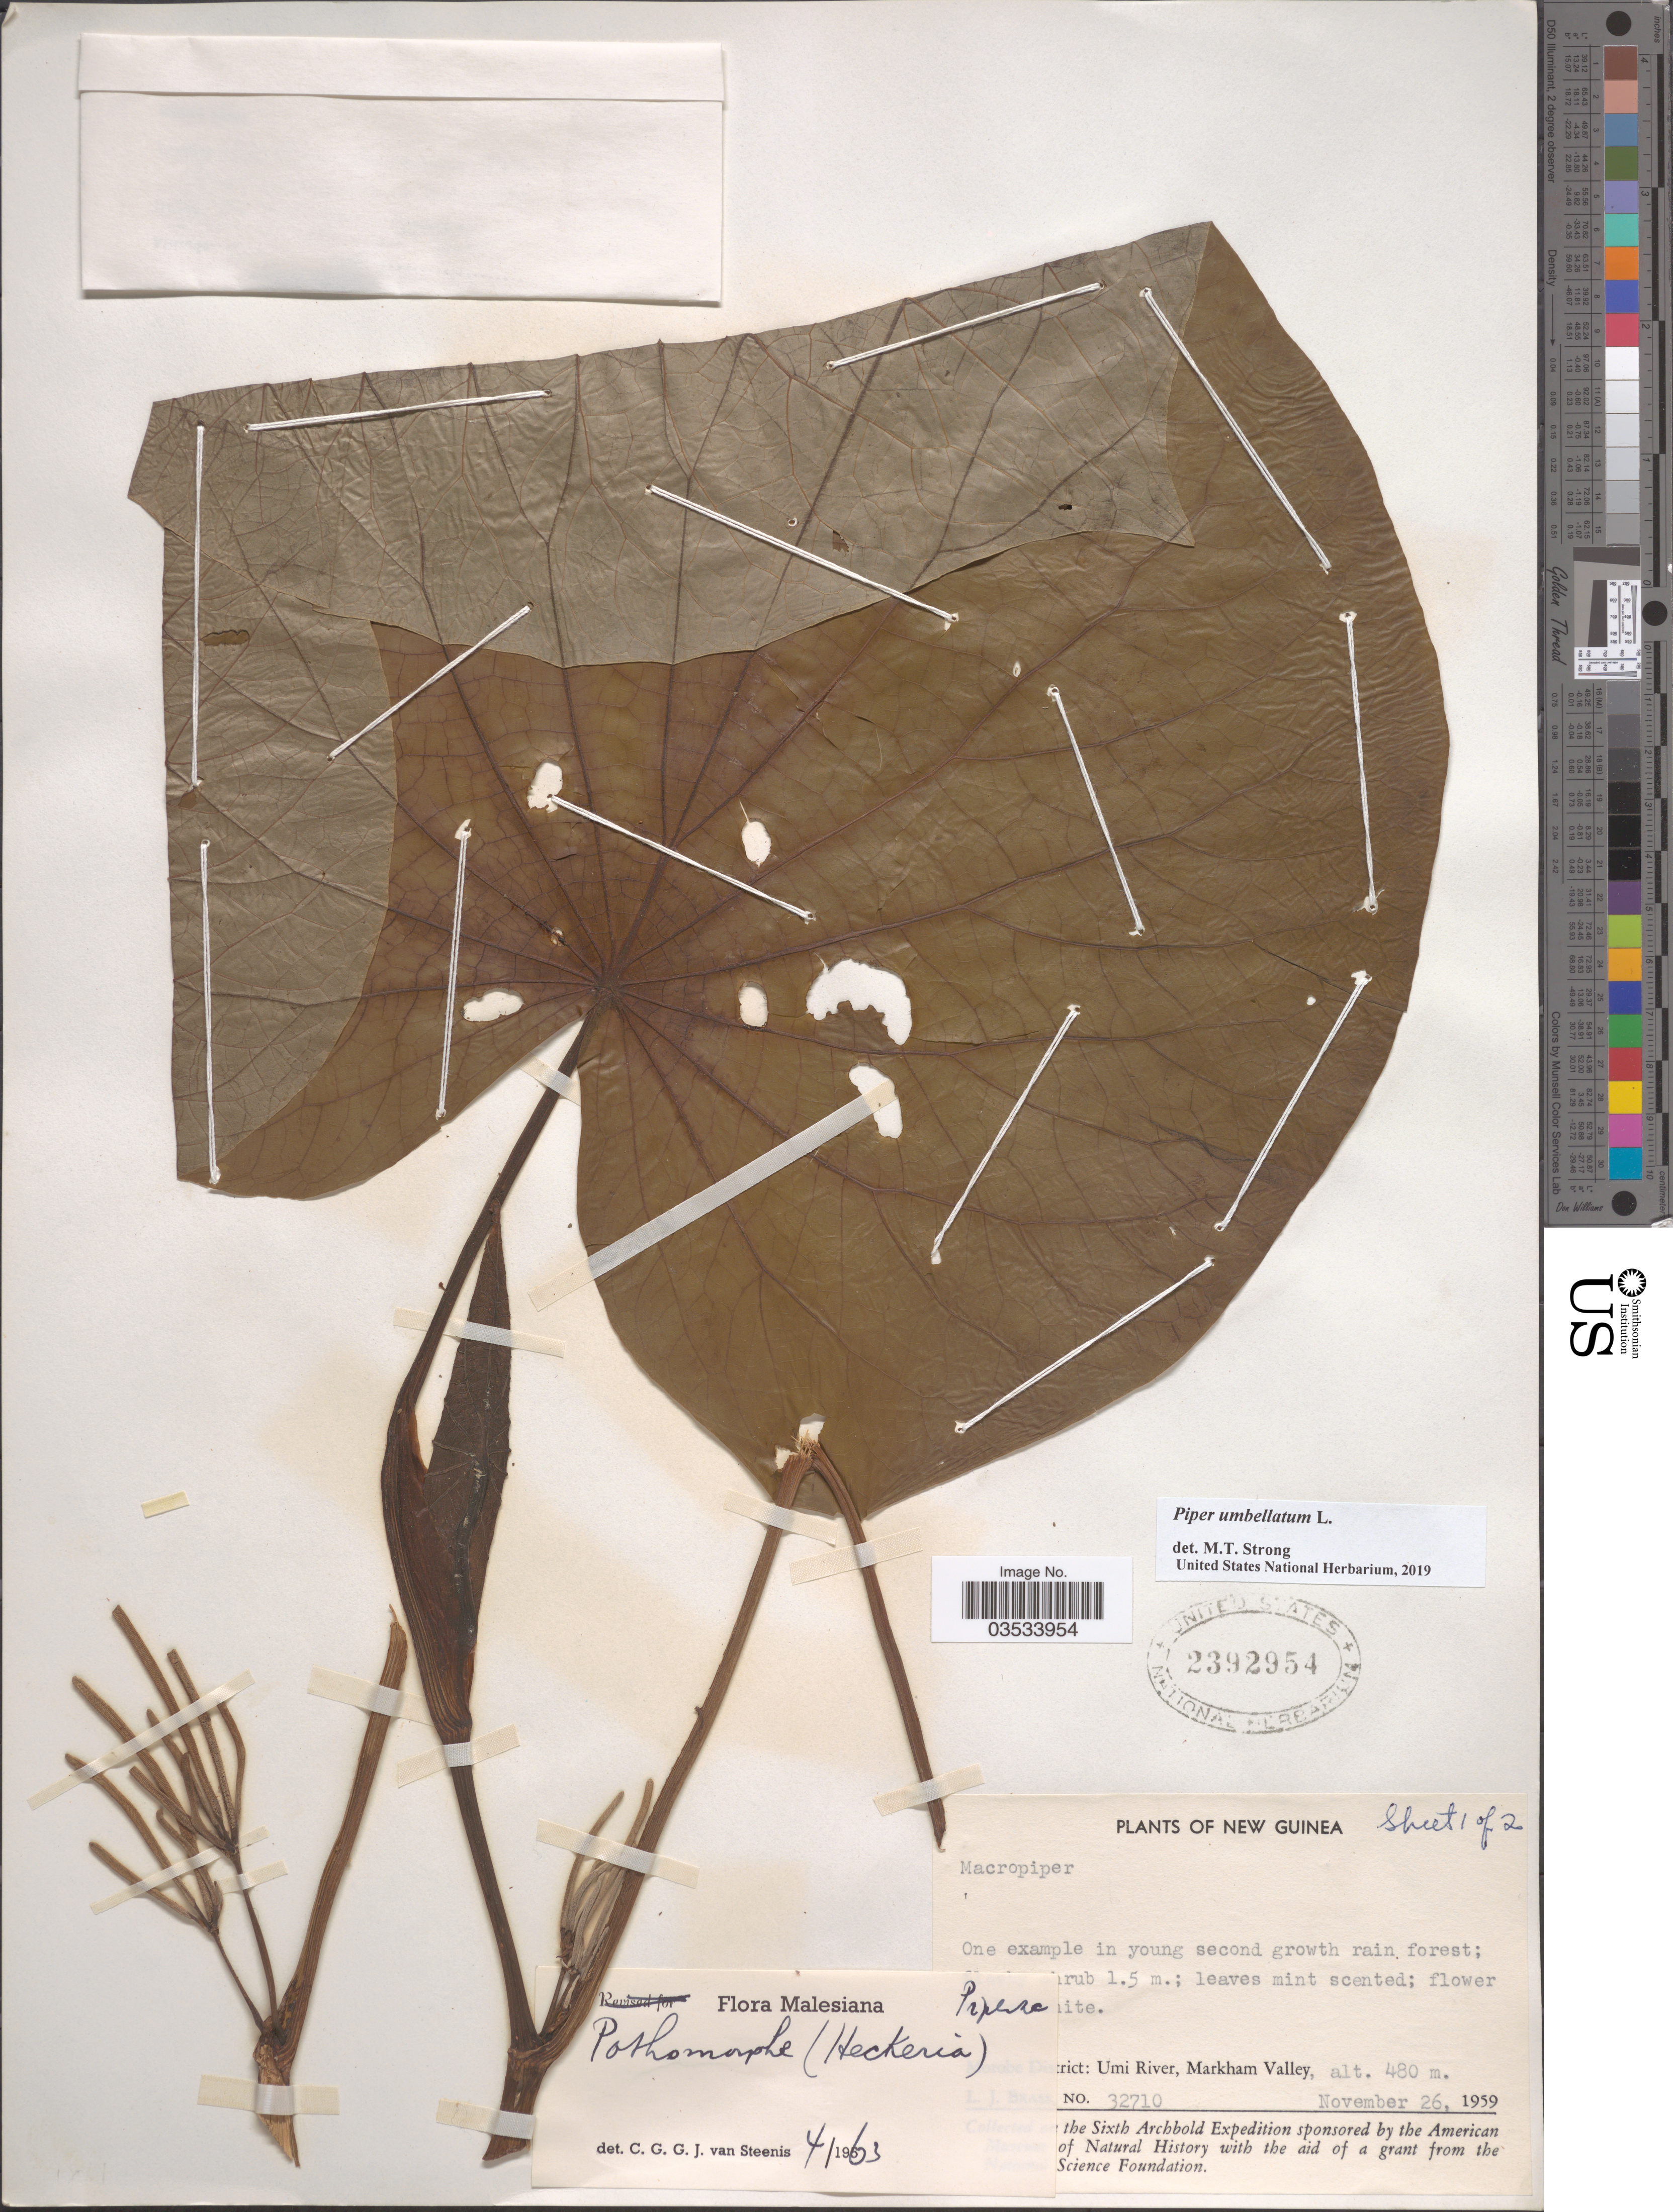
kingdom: Plantae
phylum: Tracheophyta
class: Magnoliopsida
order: Piperales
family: Piperaceae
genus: Piper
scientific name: Piper umbellatum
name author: L.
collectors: L. J. Brass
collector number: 32710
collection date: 1959-11-26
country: Papua New Guinea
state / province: Morobe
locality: Umi River, Markham Valley.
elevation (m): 480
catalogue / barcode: US 2392954